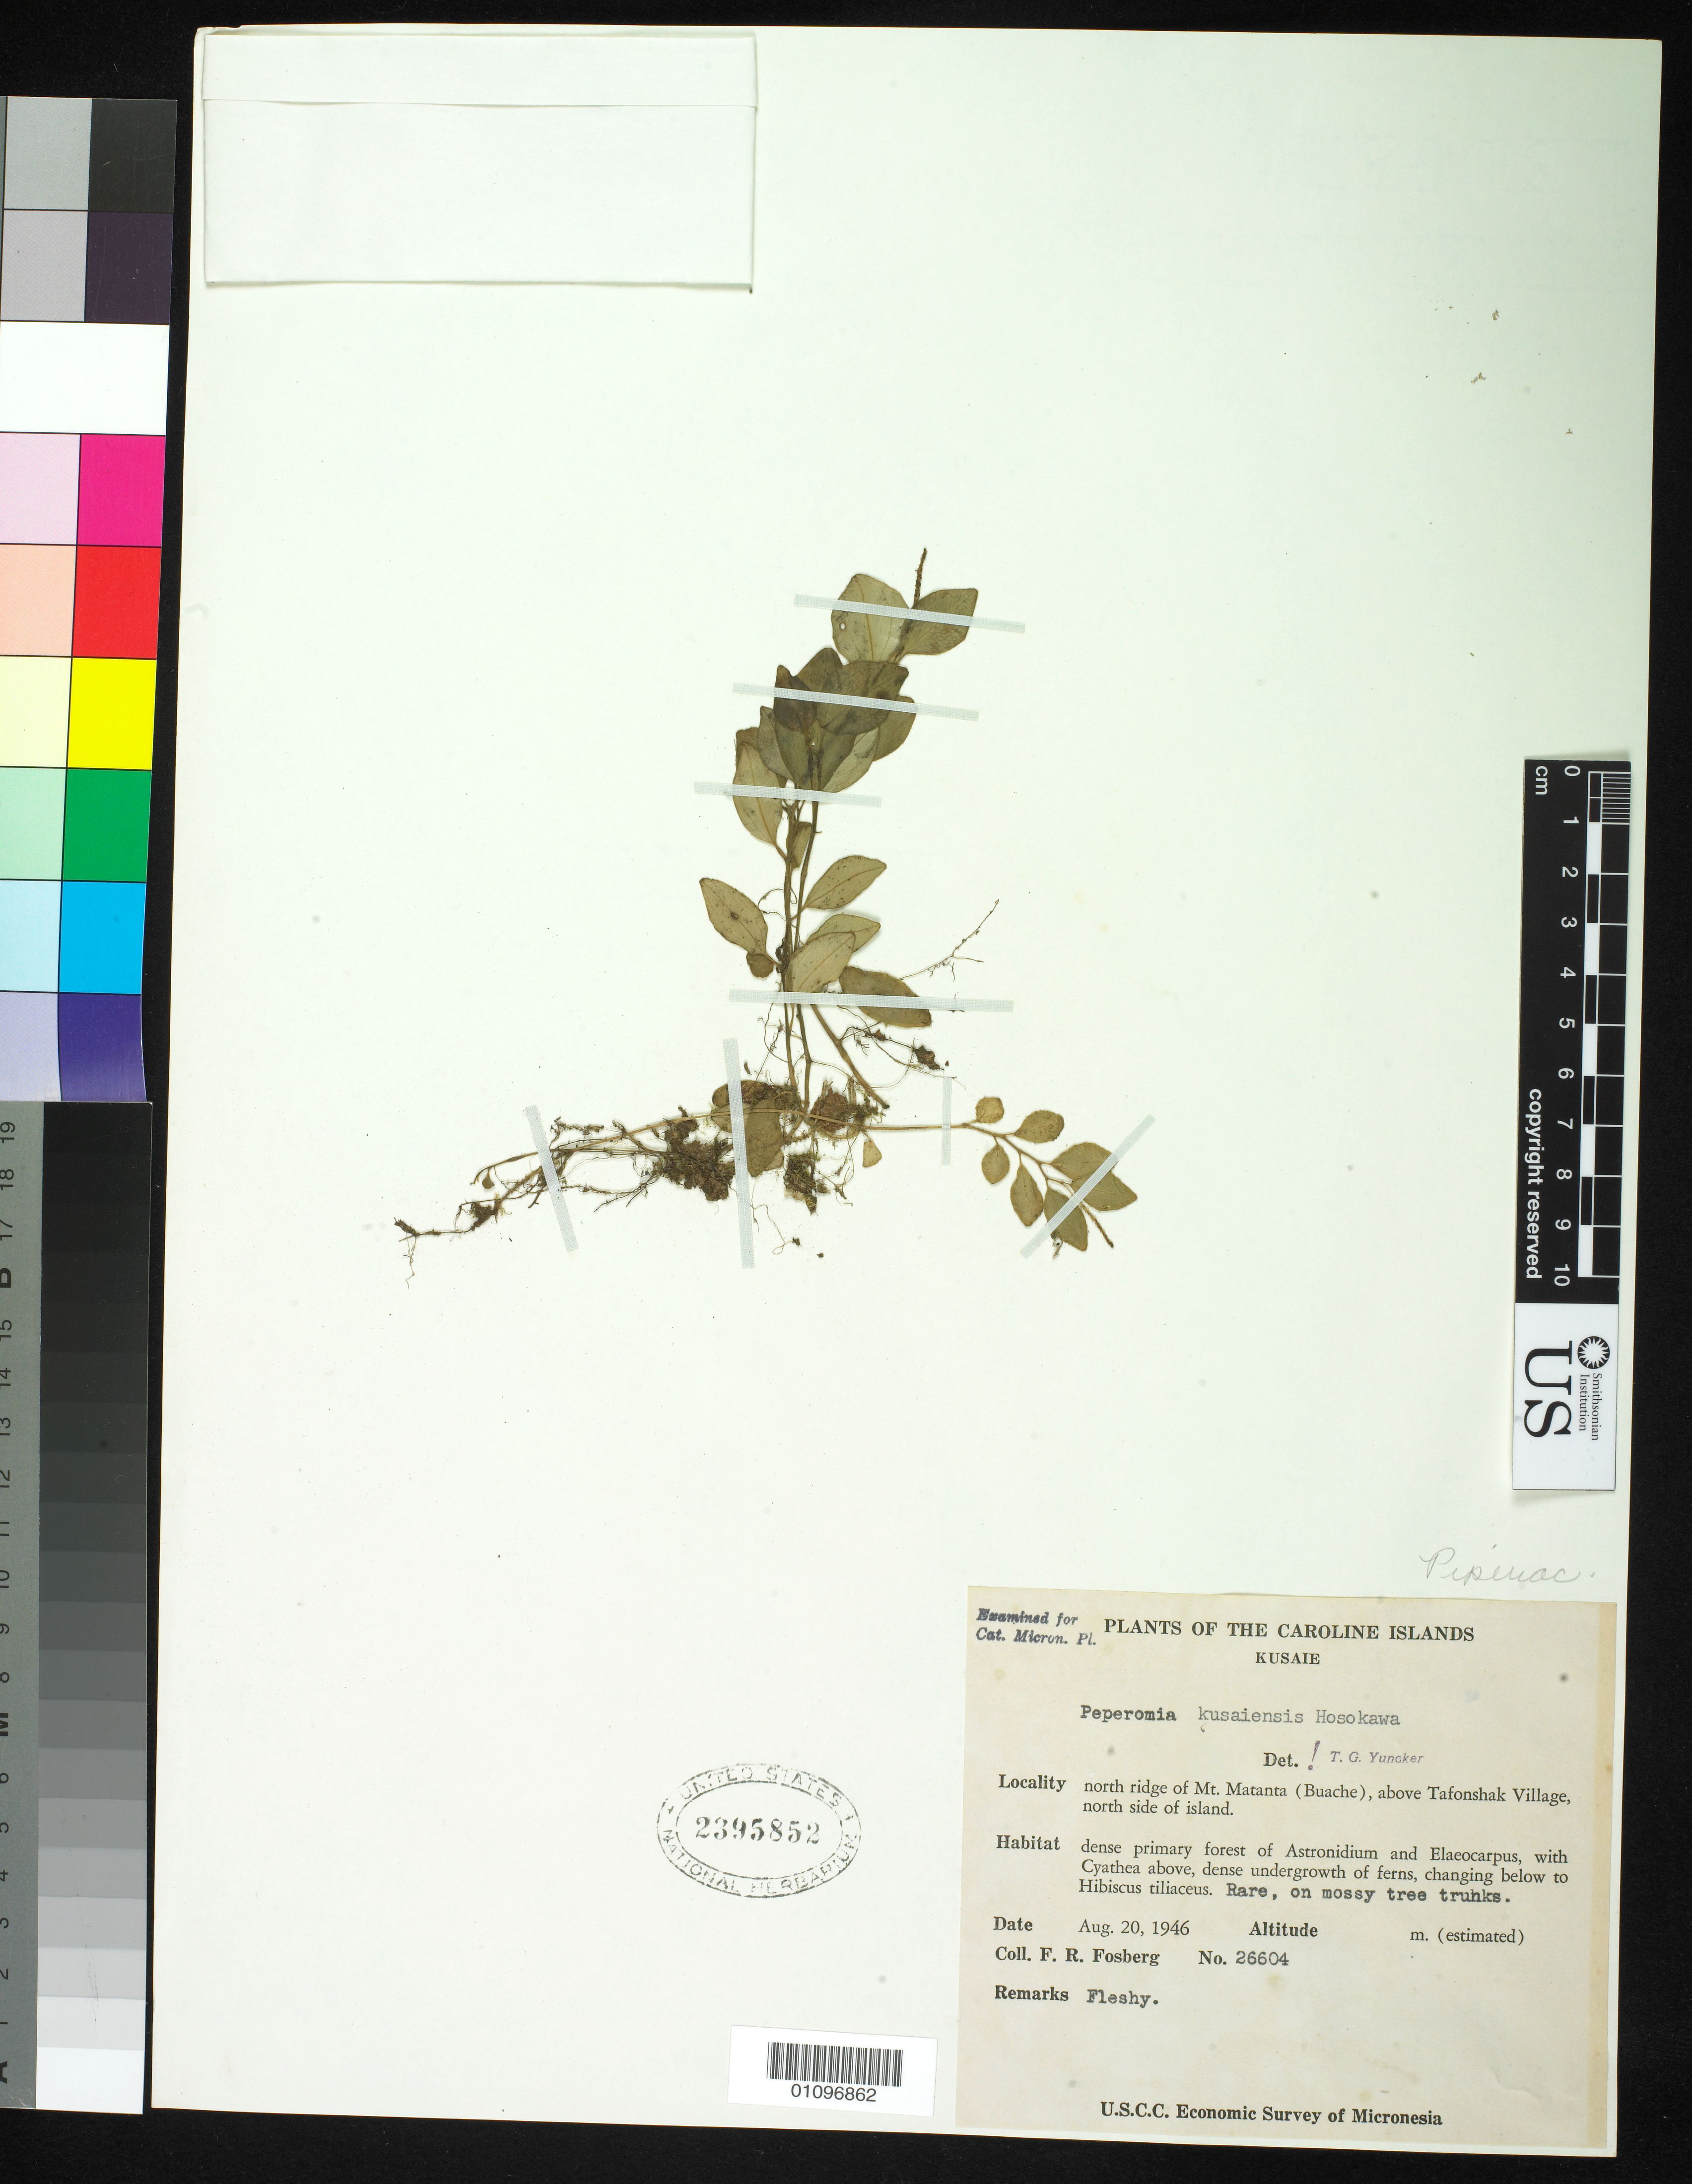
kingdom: Plantae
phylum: Tracheophyta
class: Magnoliopsida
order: Piperales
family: Piperaceae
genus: Peperomia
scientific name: Peperomia kusaiensis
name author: Hosok.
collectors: F. R. Fosberg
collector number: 26604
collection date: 1946-08-20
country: Micronesia, Federated States of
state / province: Kosrae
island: Kosrae [Kusaie]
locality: North Ridge of Mt. Matanta (Buache), above Tafonshak Village, north side of island.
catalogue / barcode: US 2395852